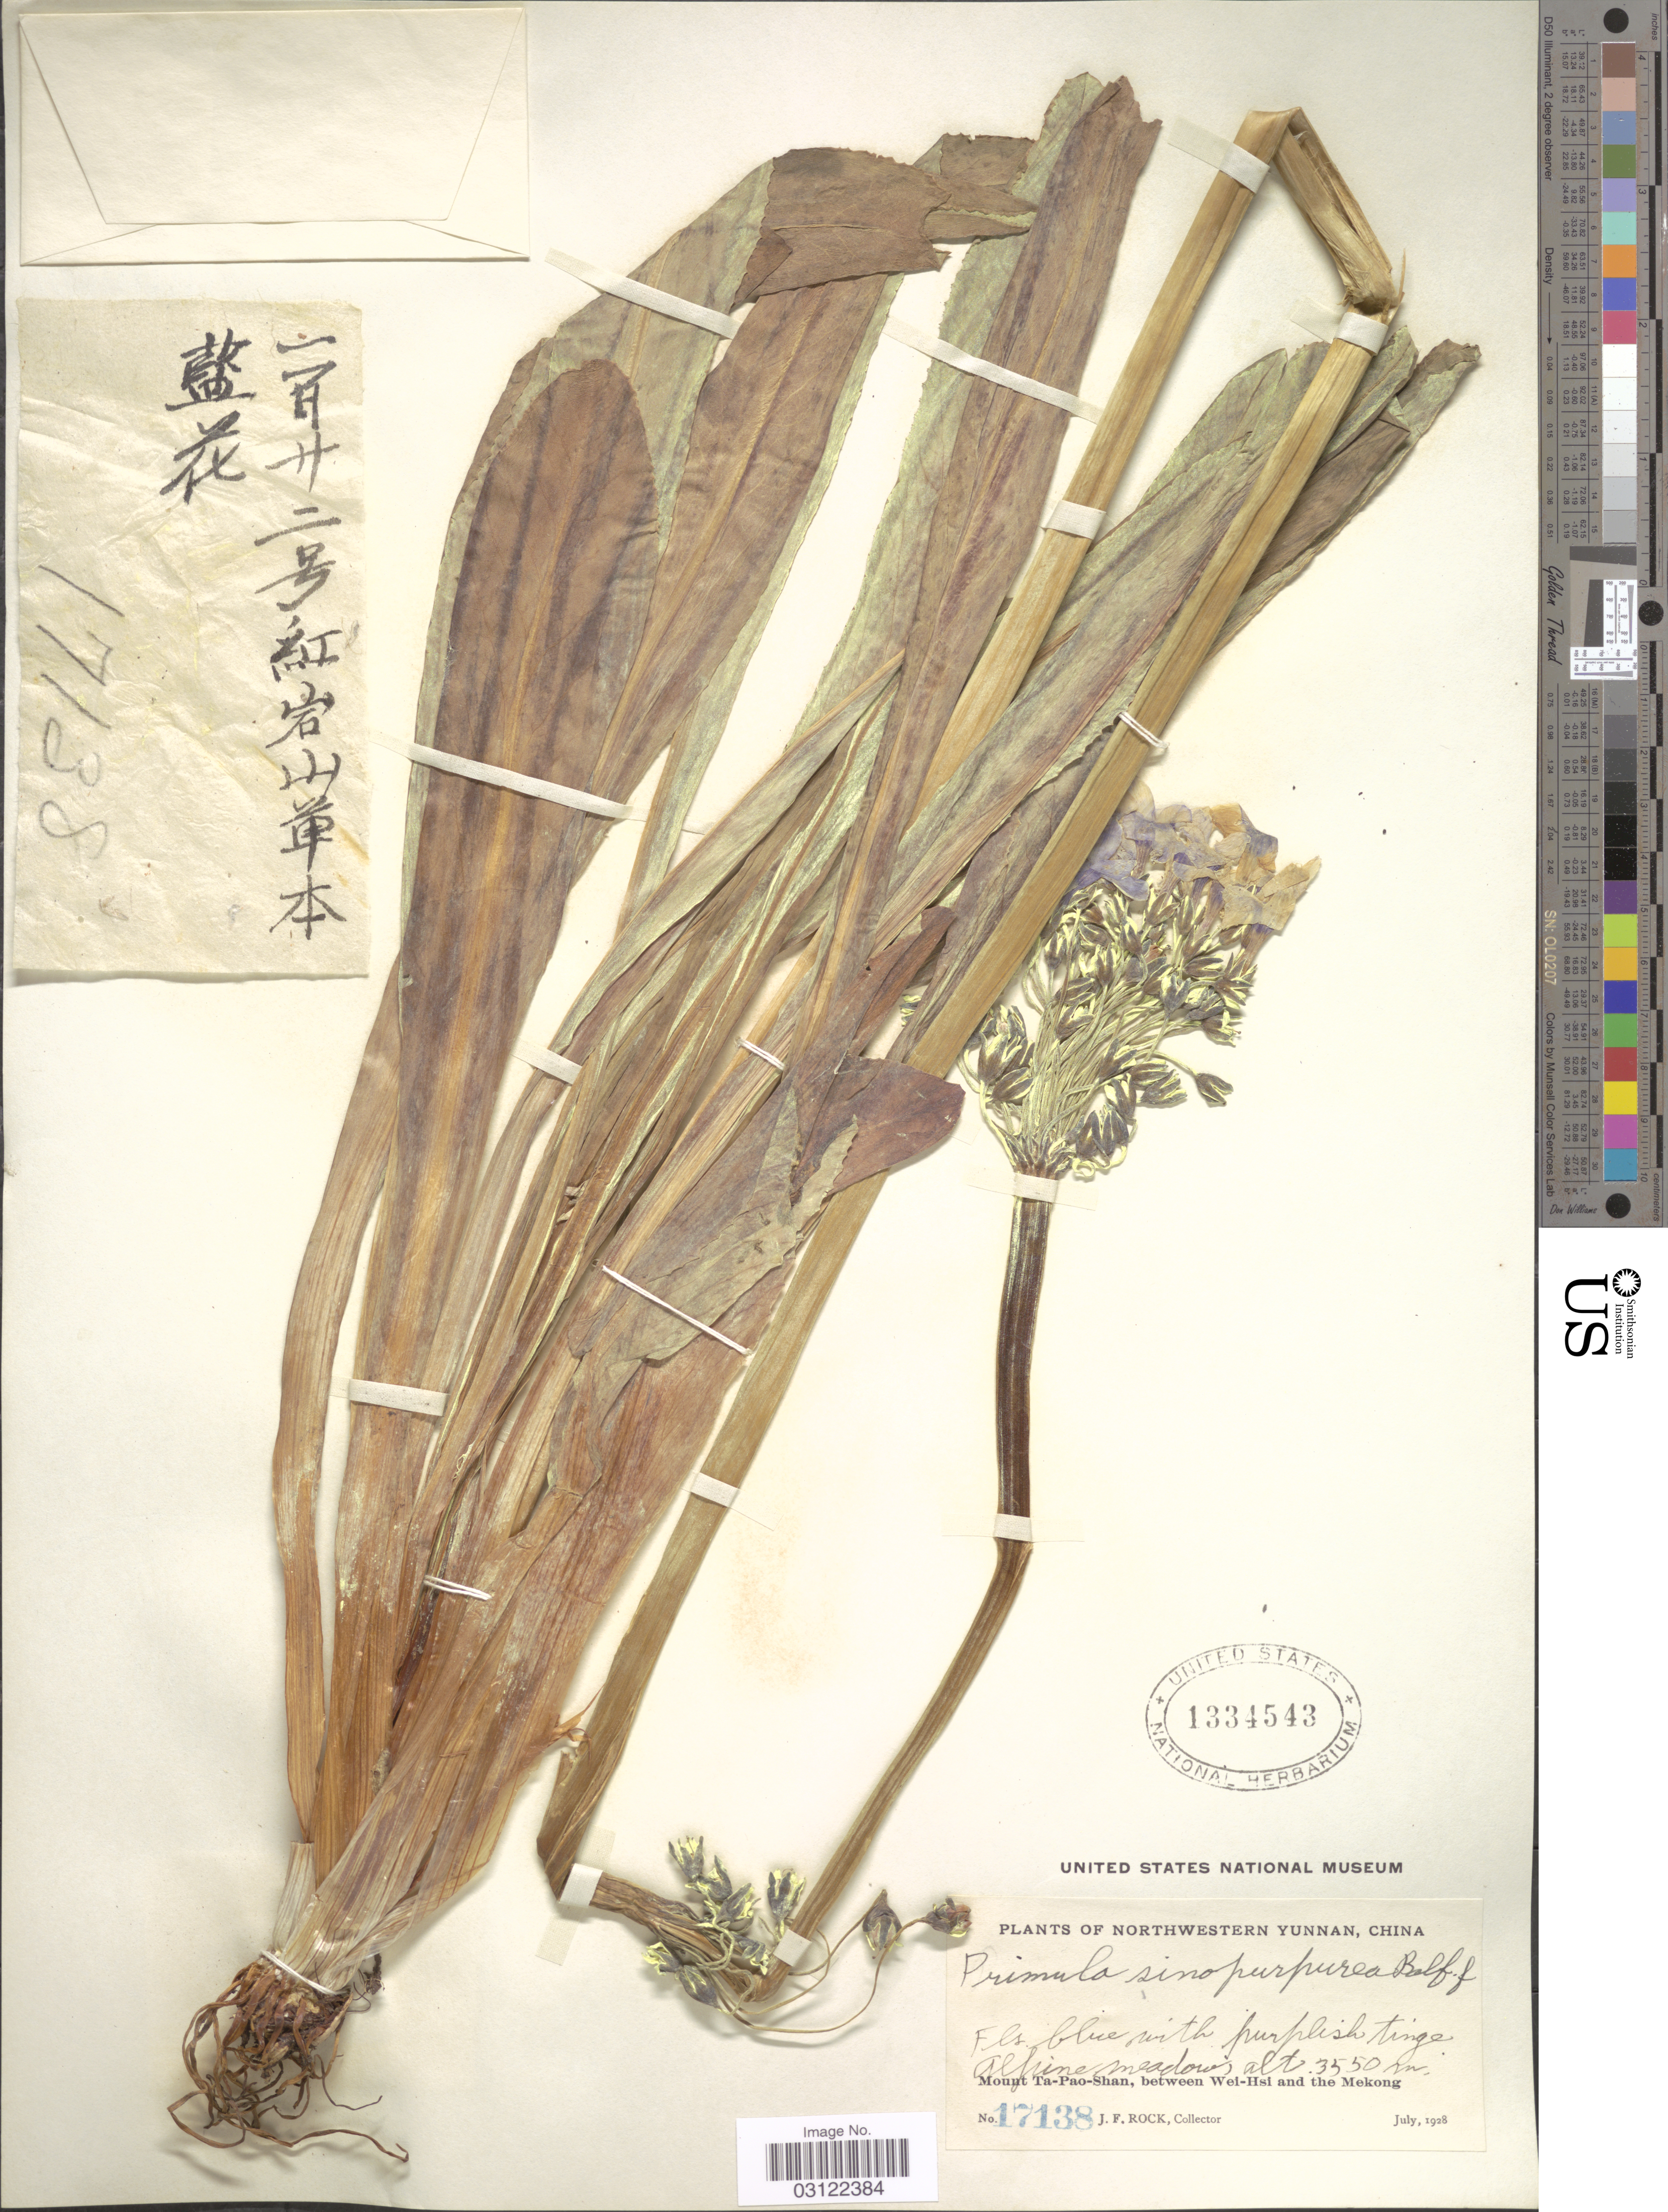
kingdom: Plantae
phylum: Tracheophyta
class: Magnoliopsida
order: Ericales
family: Primulaceae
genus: Primula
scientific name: Primula sinopurpurea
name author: Balf. f. ex Hutch.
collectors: J. Rock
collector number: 17138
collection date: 1928-07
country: China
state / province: Yunnan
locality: Northwestern Yunnan. Mount Ta-Pao-Shan, between Wei-Hsi and the Mekong.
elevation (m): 3550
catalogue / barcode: US 1334543